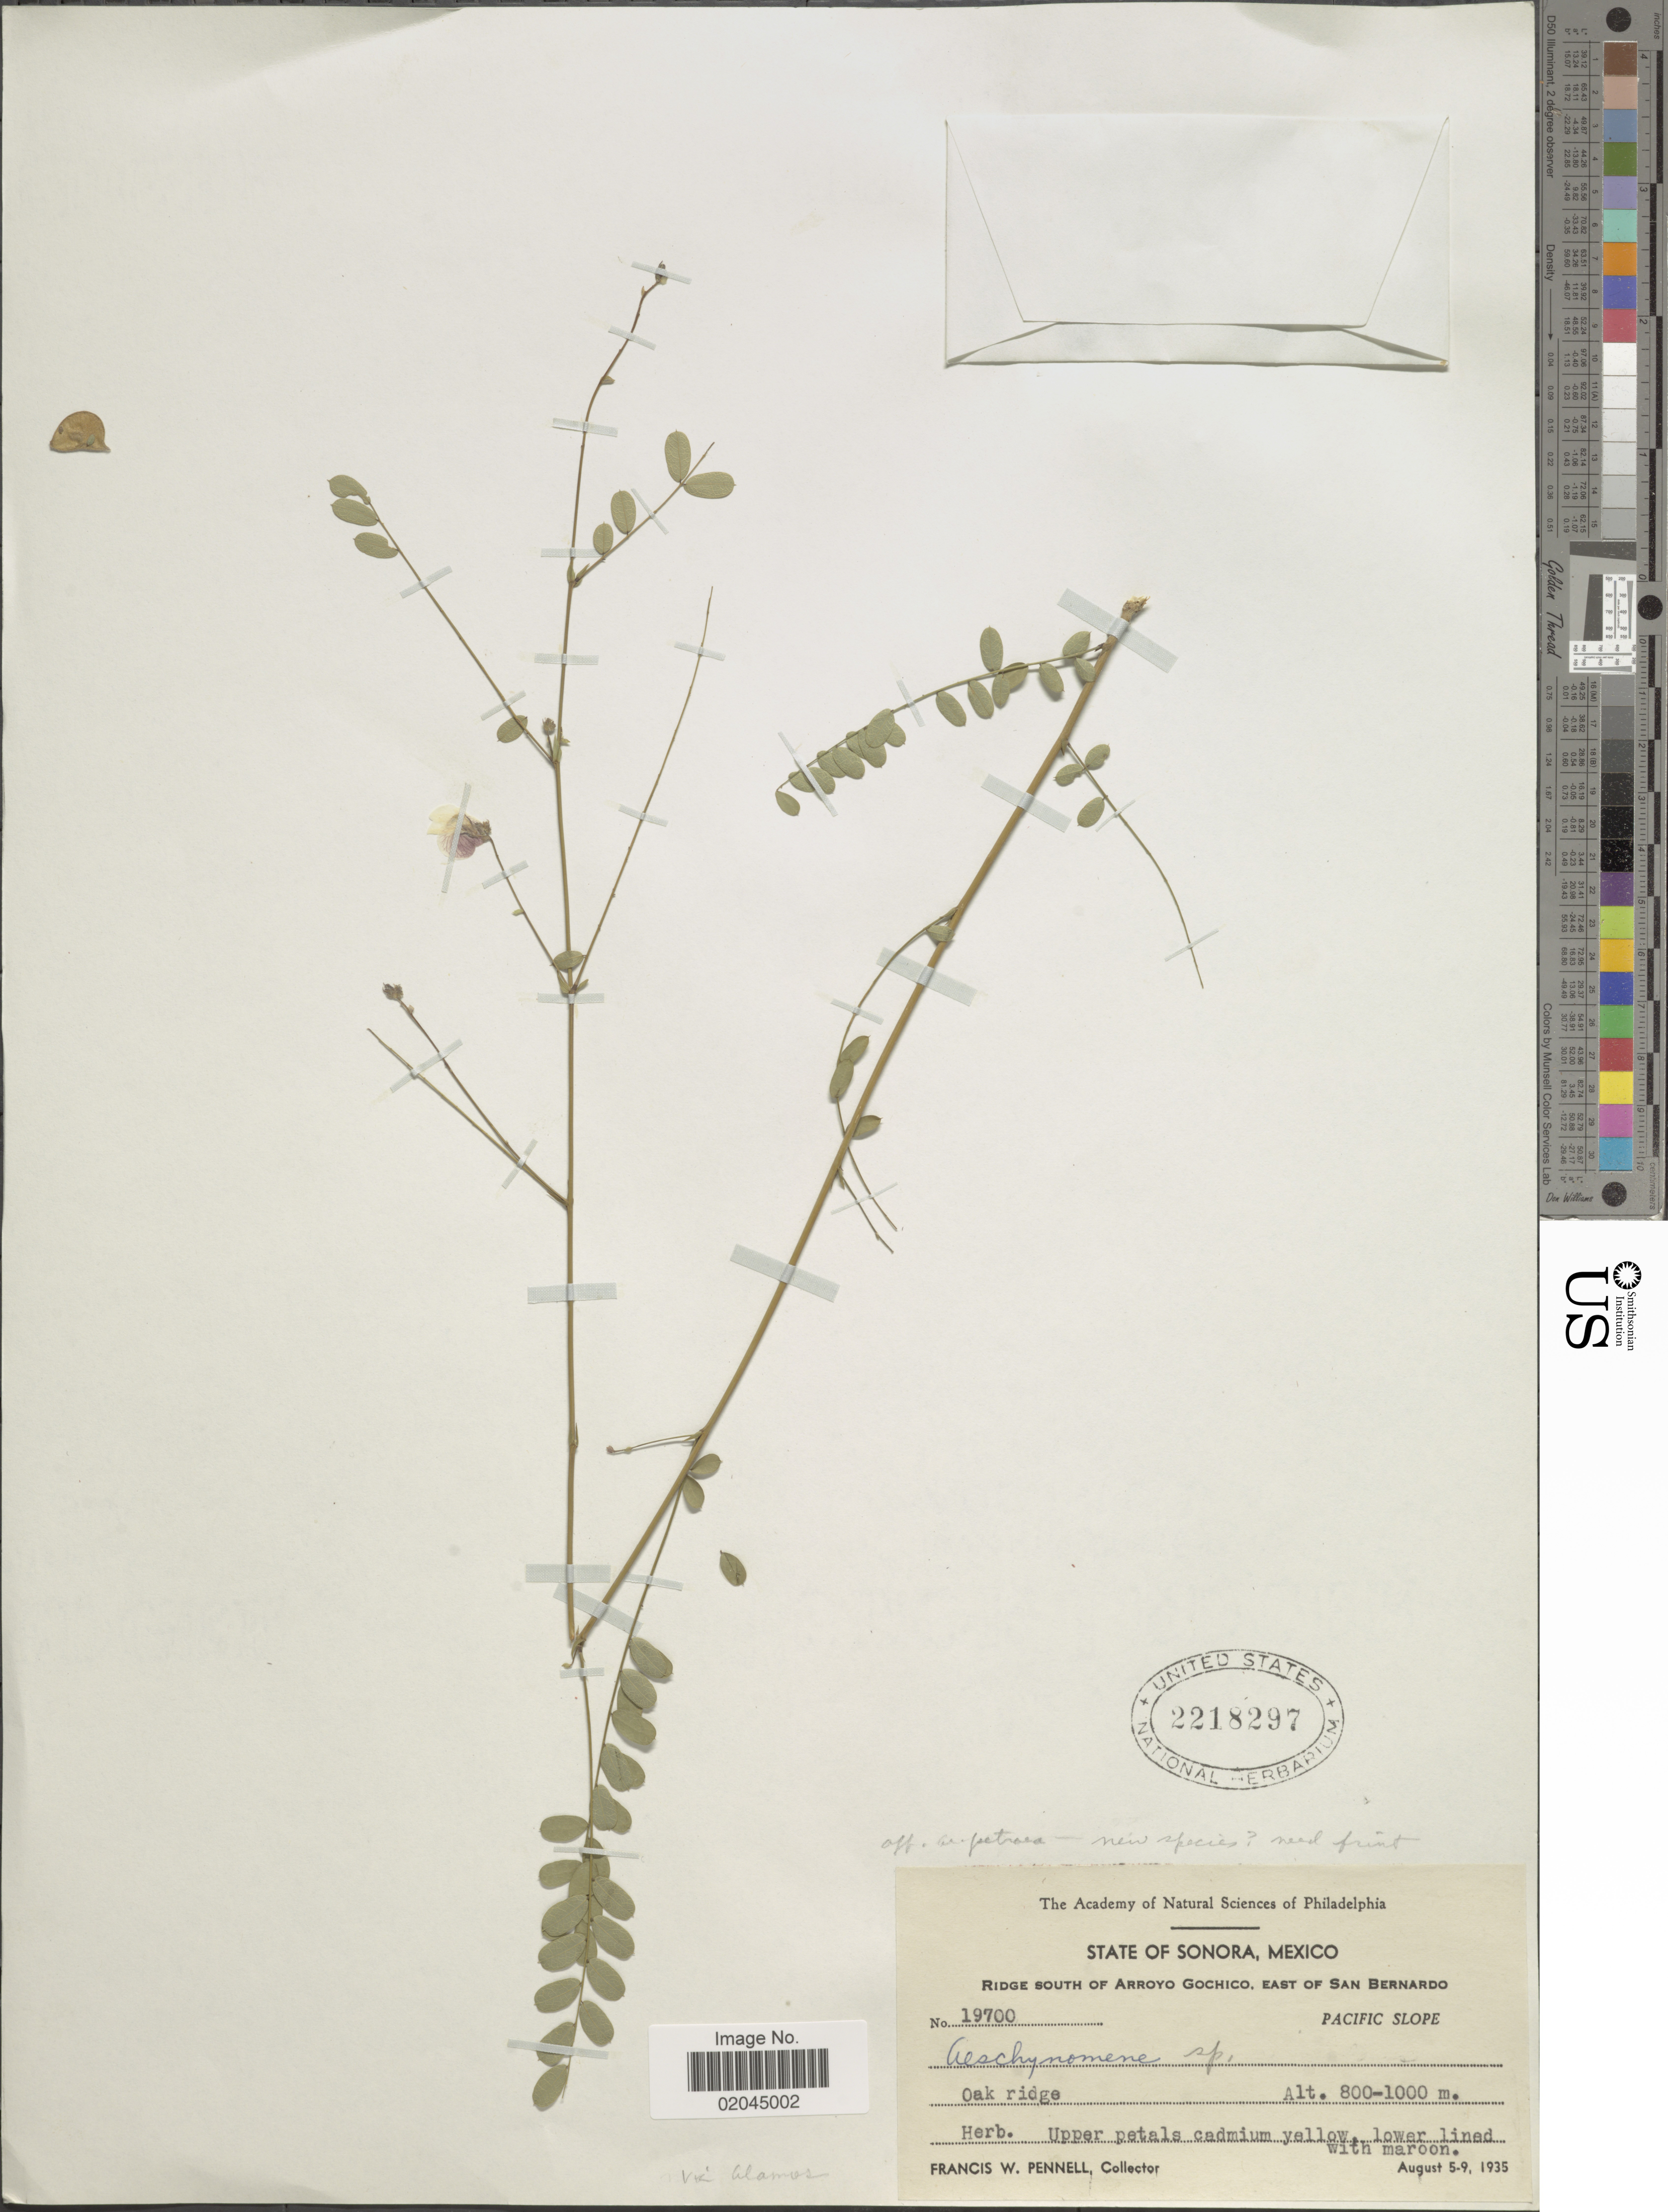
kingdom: Plantae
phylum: Tracheophyta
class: Magnoliopsida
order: Fabales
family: Fabaceae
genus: Aeschynomene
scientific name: Aeschynomene petraea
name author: B.L. Rob.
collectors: F. W. Pennell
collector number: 19700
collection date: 1935-08-05/1935-08-09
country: Mexico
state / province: Sonora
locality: State of Sonora, Mexico, Ridge South of Arroyo Gochico, East of San Bernardo, Pacific slope, Oak ridge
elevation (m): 800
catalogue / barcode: US 2218297